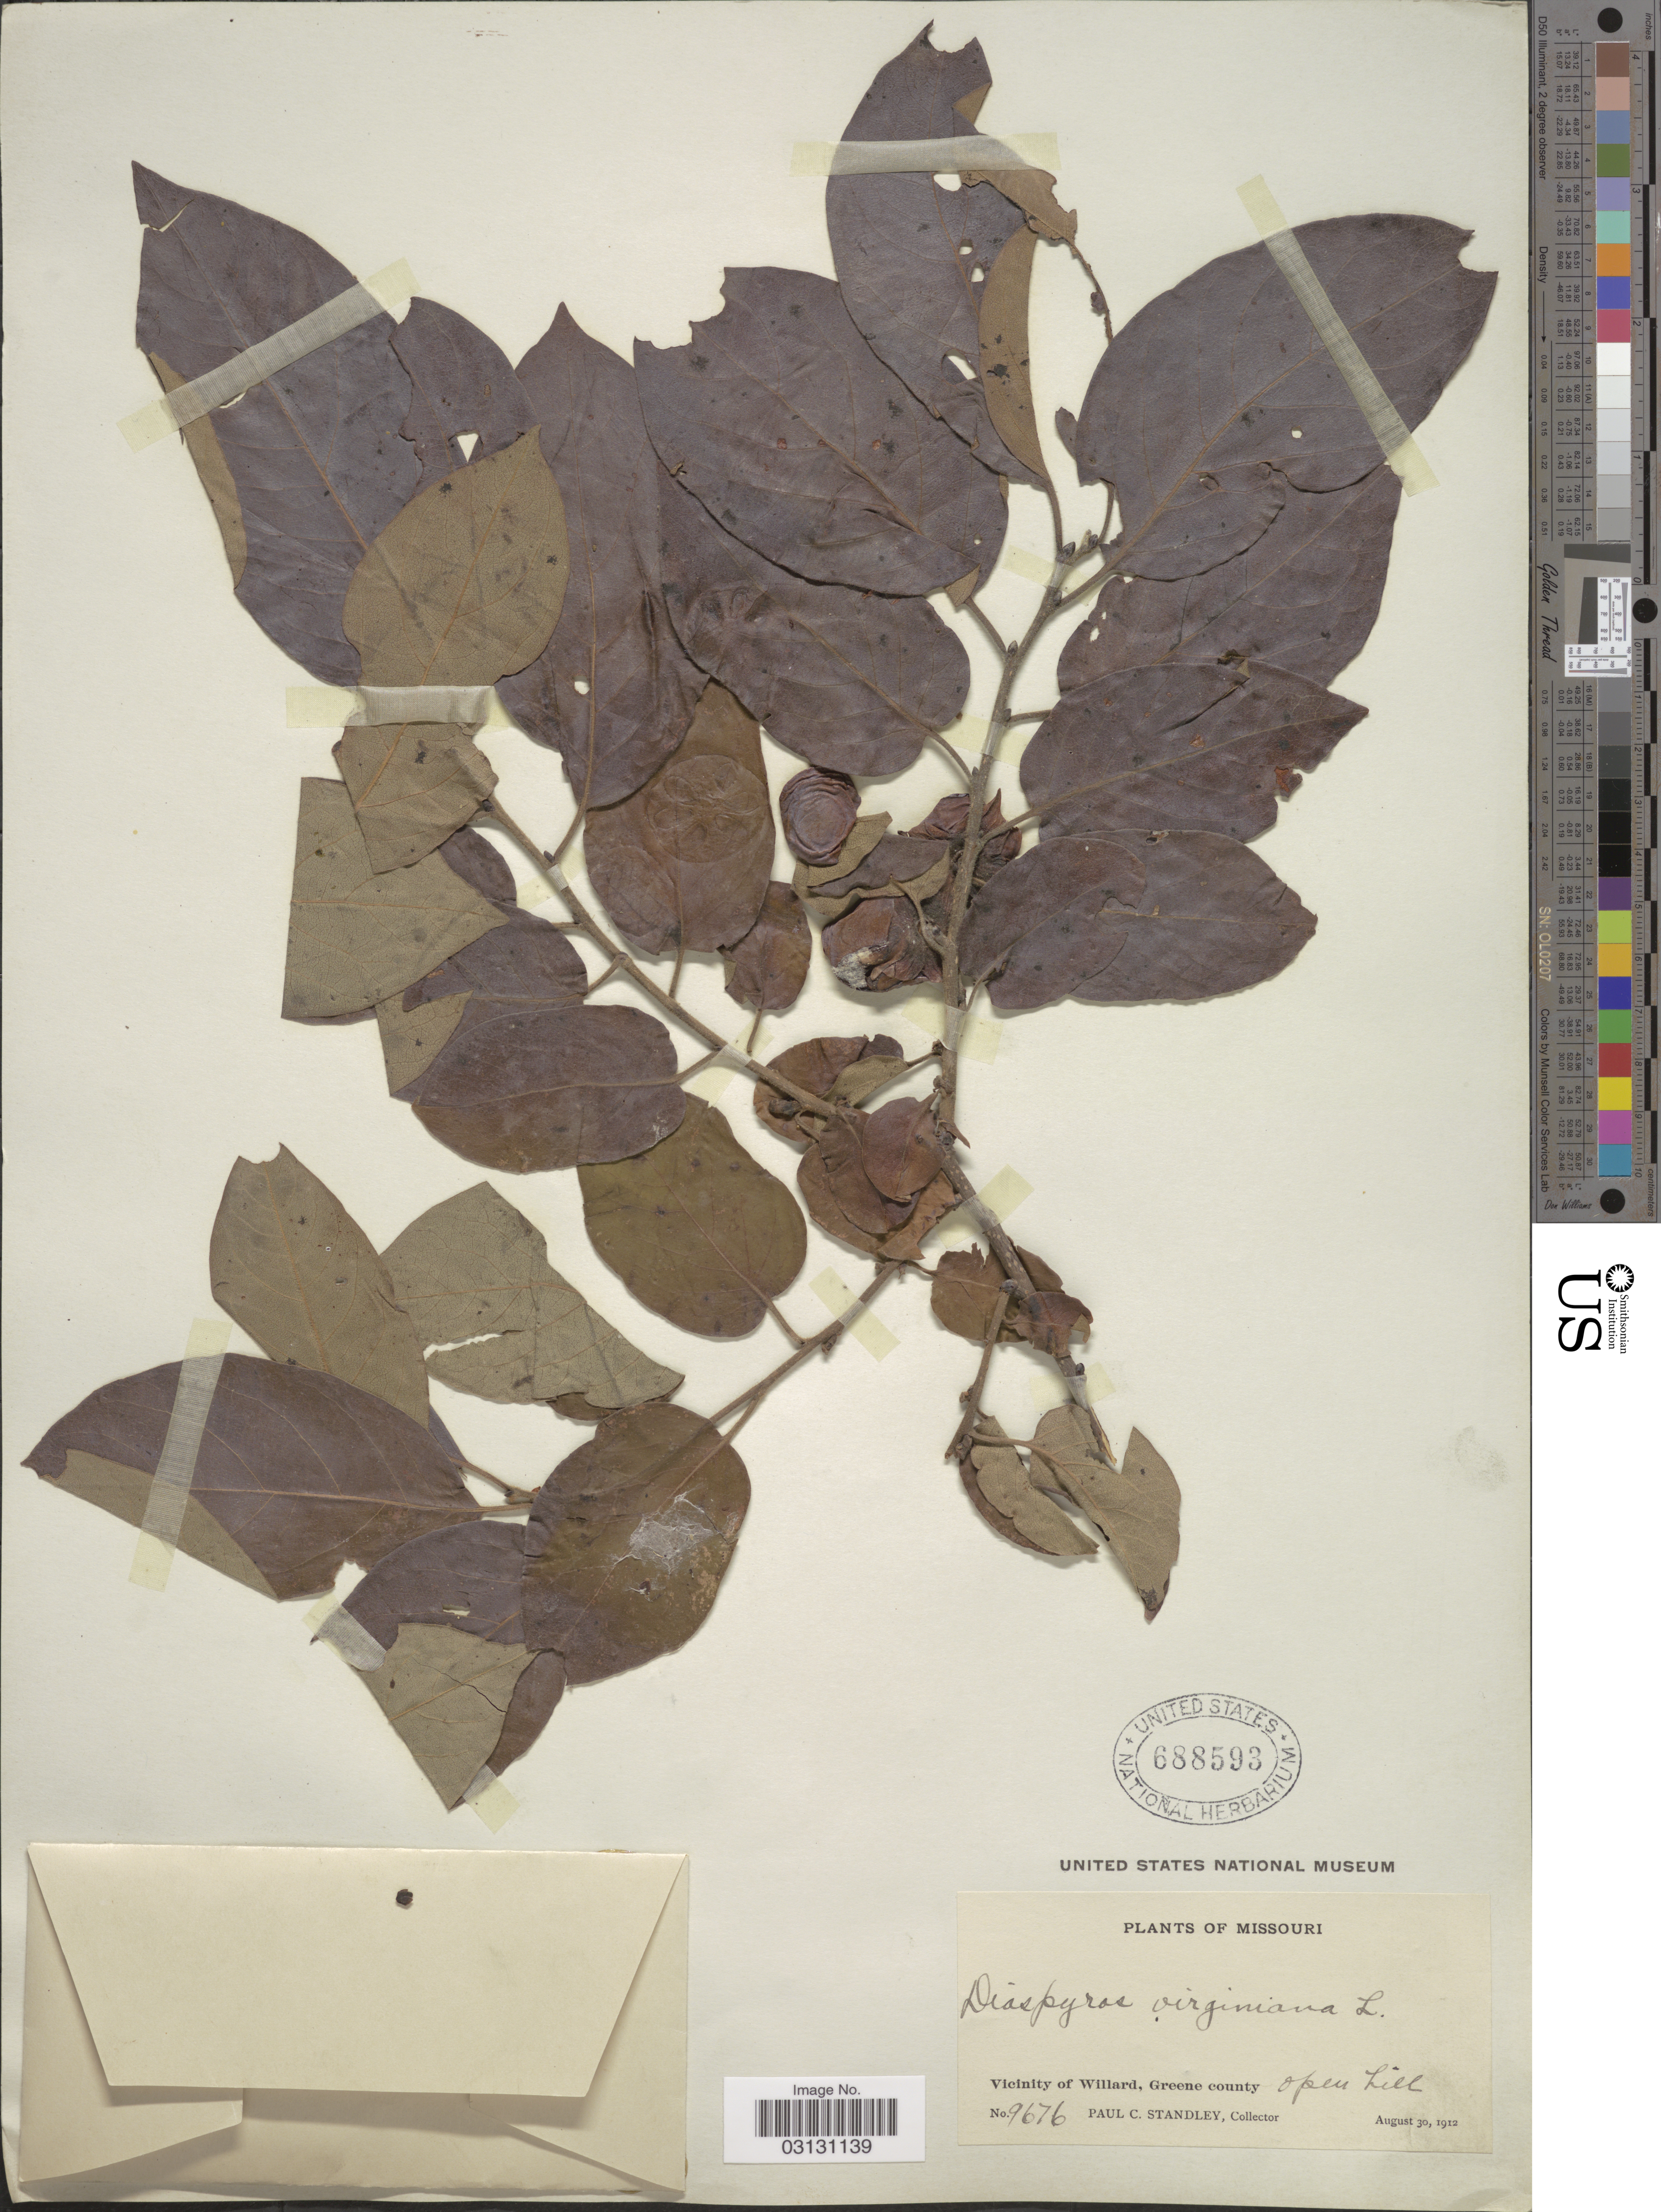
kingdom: Plantae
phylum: Tracheophyta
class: Magnoliopsida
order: Ericales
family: Ebenaceae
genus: Diospyros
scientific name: Diospyros virginiana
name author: L.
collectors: P. C. Standley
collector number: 9676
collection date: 1912-08-30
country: United States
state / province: Missouri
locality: Vicinity of Willard, Green county.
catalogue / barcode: US 688593